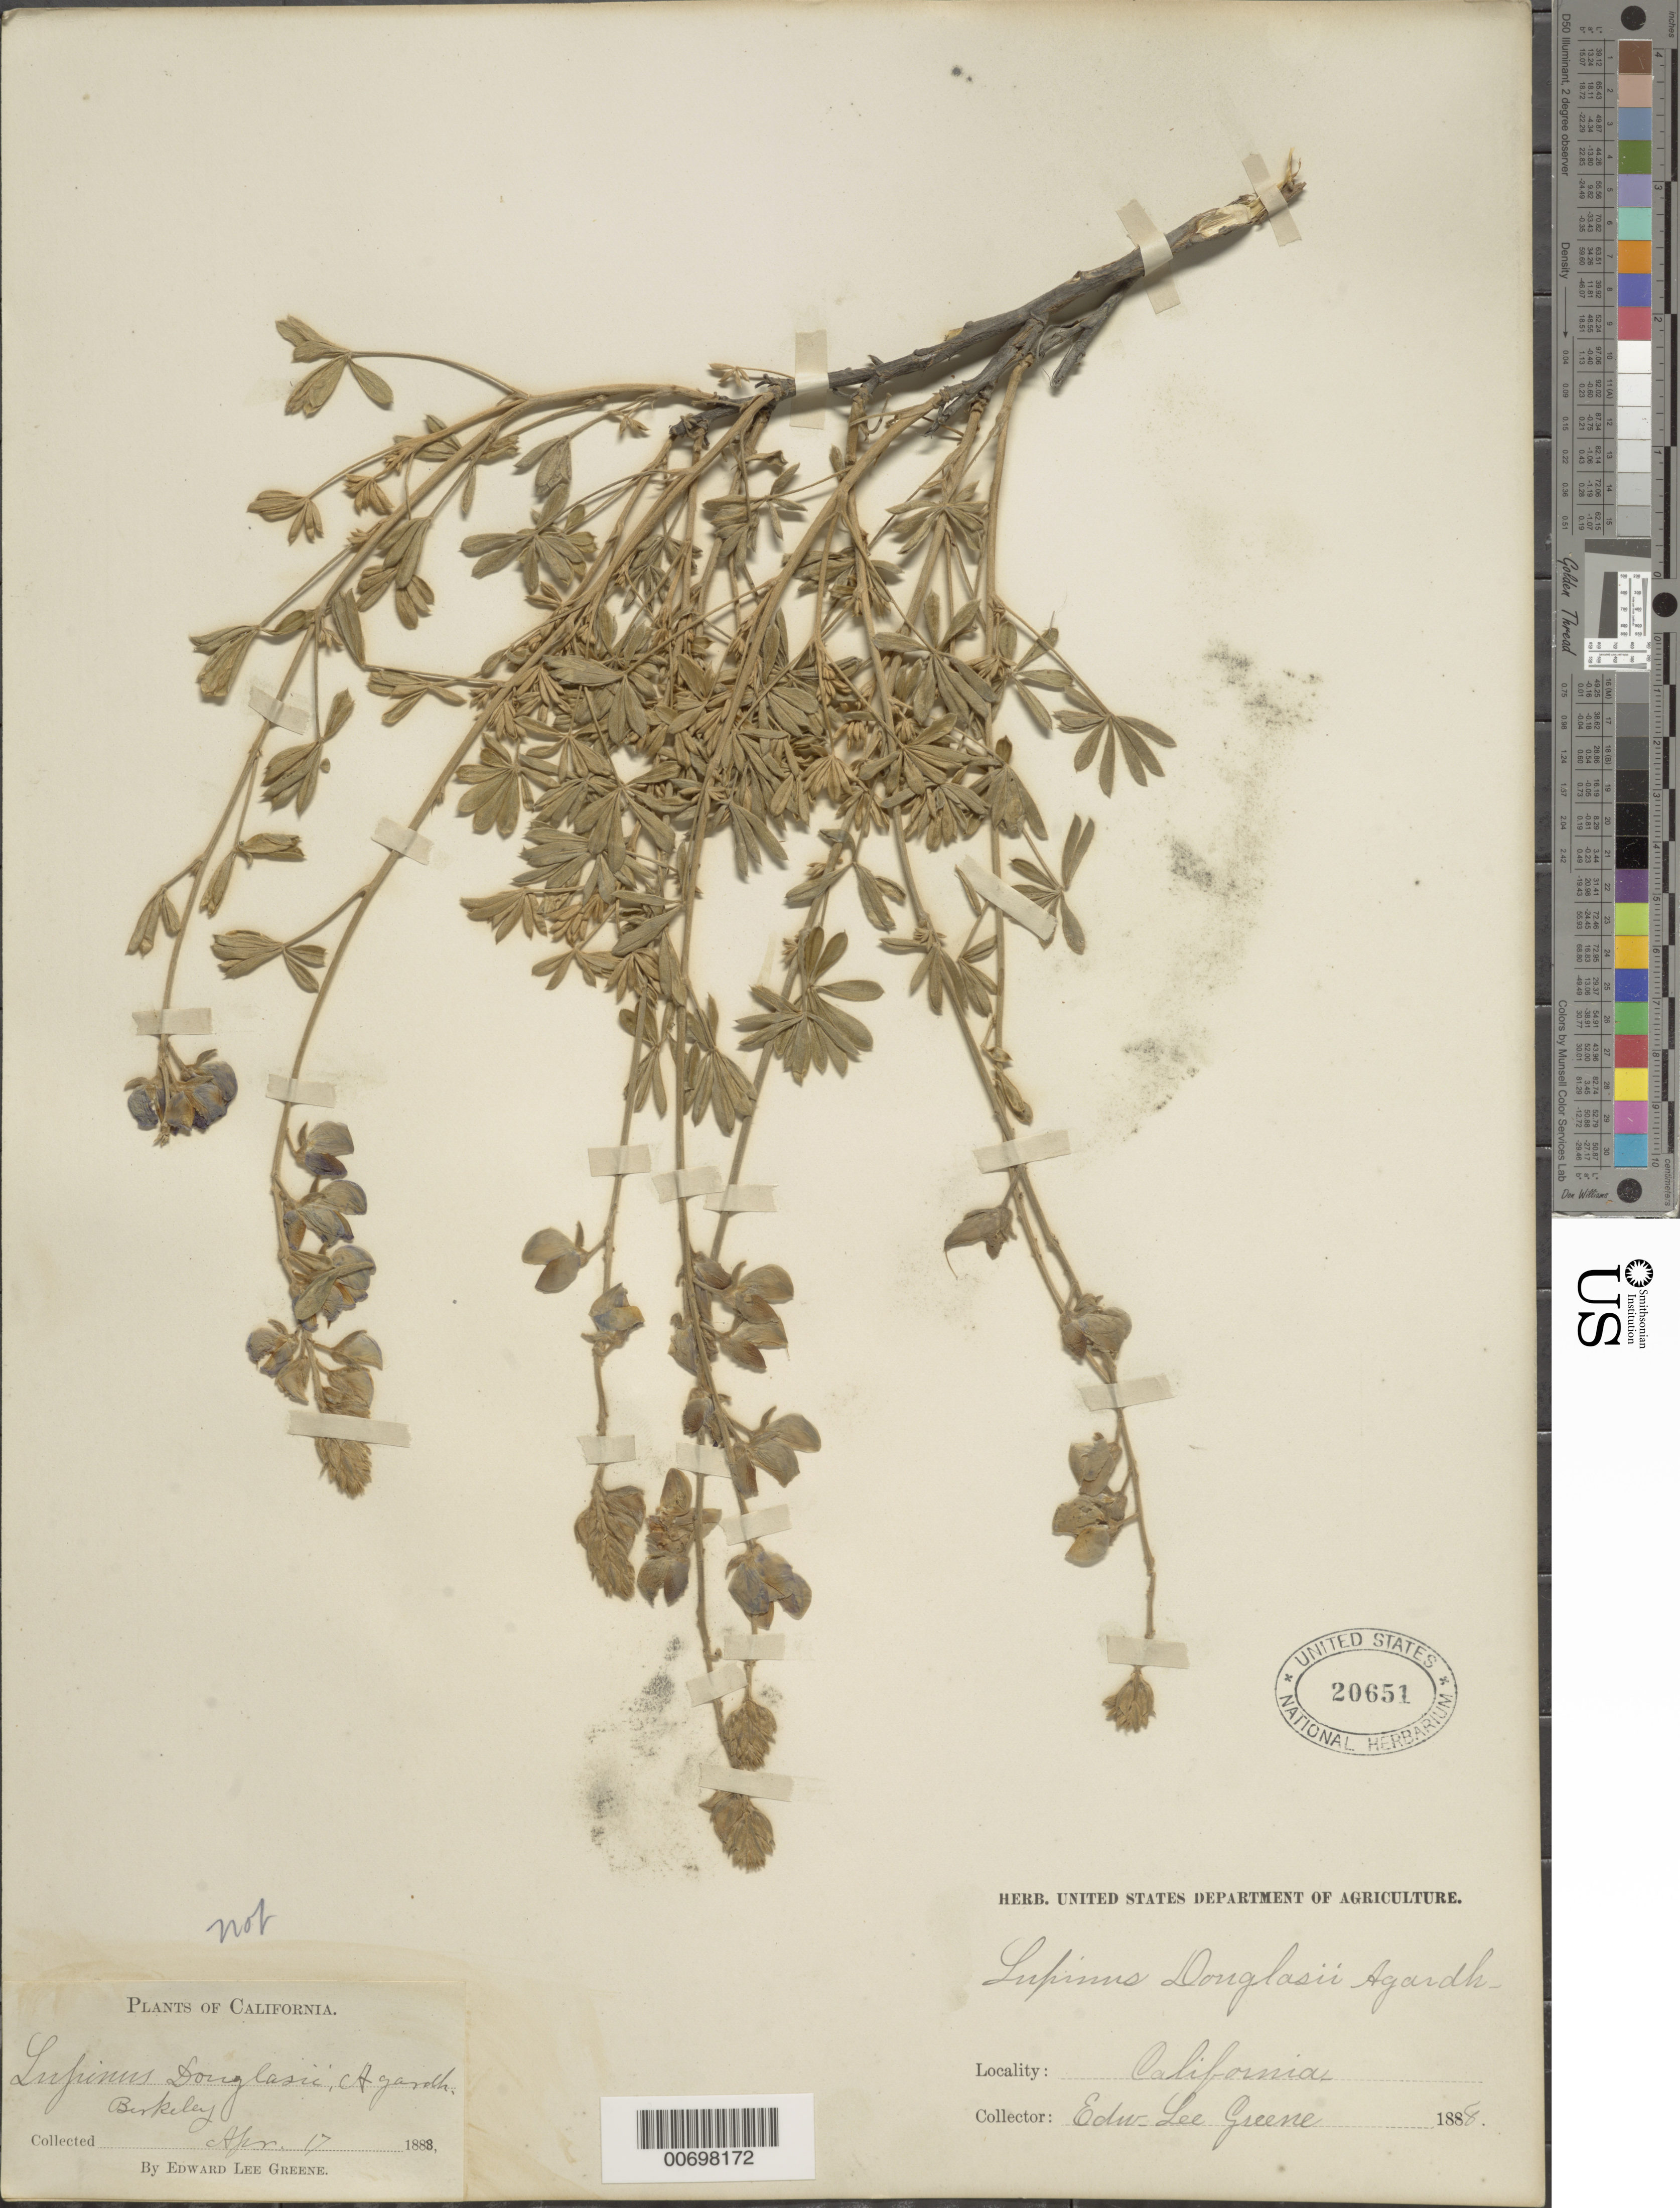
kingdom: Plantae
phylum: Tracheophyta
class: Magnoliopsida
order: Fabales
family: Fabaceae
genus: Lupinus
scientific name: Lupinus albifrons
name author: Benth.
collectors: E. L. Greene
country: United States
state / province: California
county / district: Alameda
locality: Berkeley.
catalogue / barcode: US 20651